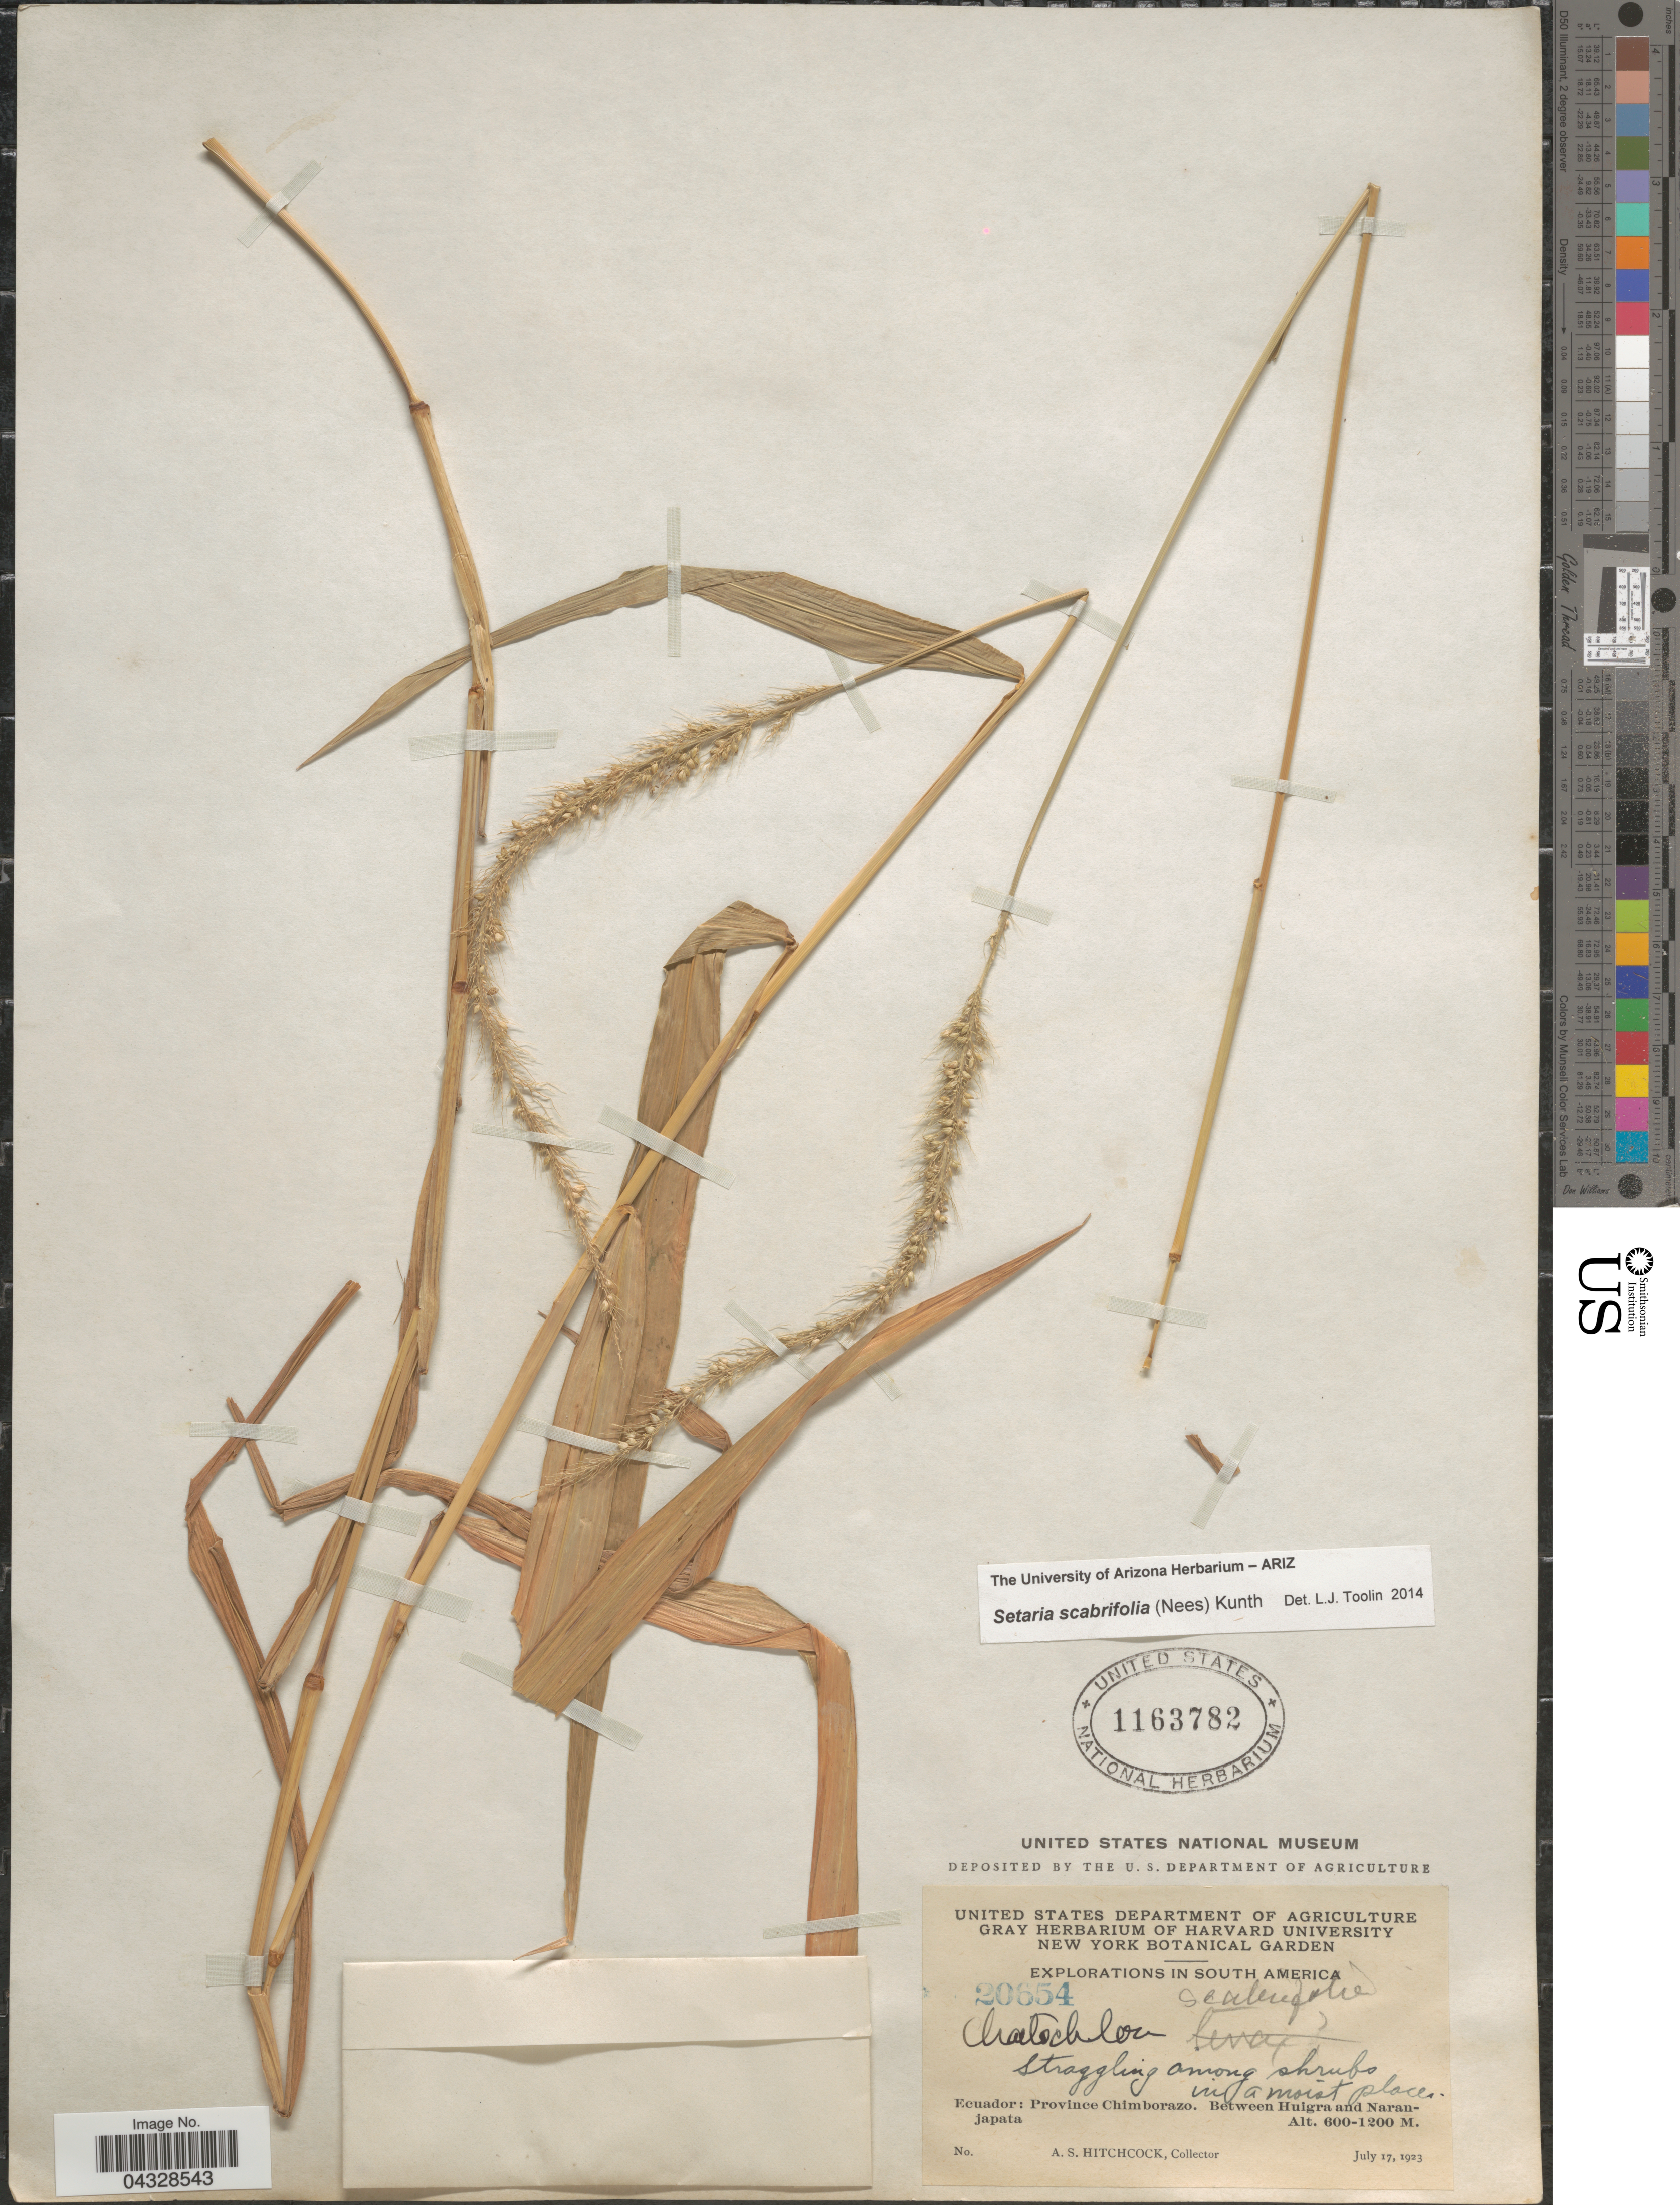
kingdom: Plantae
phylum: Tracheophyta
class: Liliopsida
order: Poales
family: Poaceae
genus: Setaria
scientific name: Setaria scabrifolia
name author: Kunth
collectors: A. S. Hitchcock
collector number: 20654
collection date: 1923-07-17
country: Ecuador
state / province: Chimborazo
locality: Explorations in South America. Between Huigra and Naranjapata.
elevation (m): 600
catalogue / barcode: US 1163782